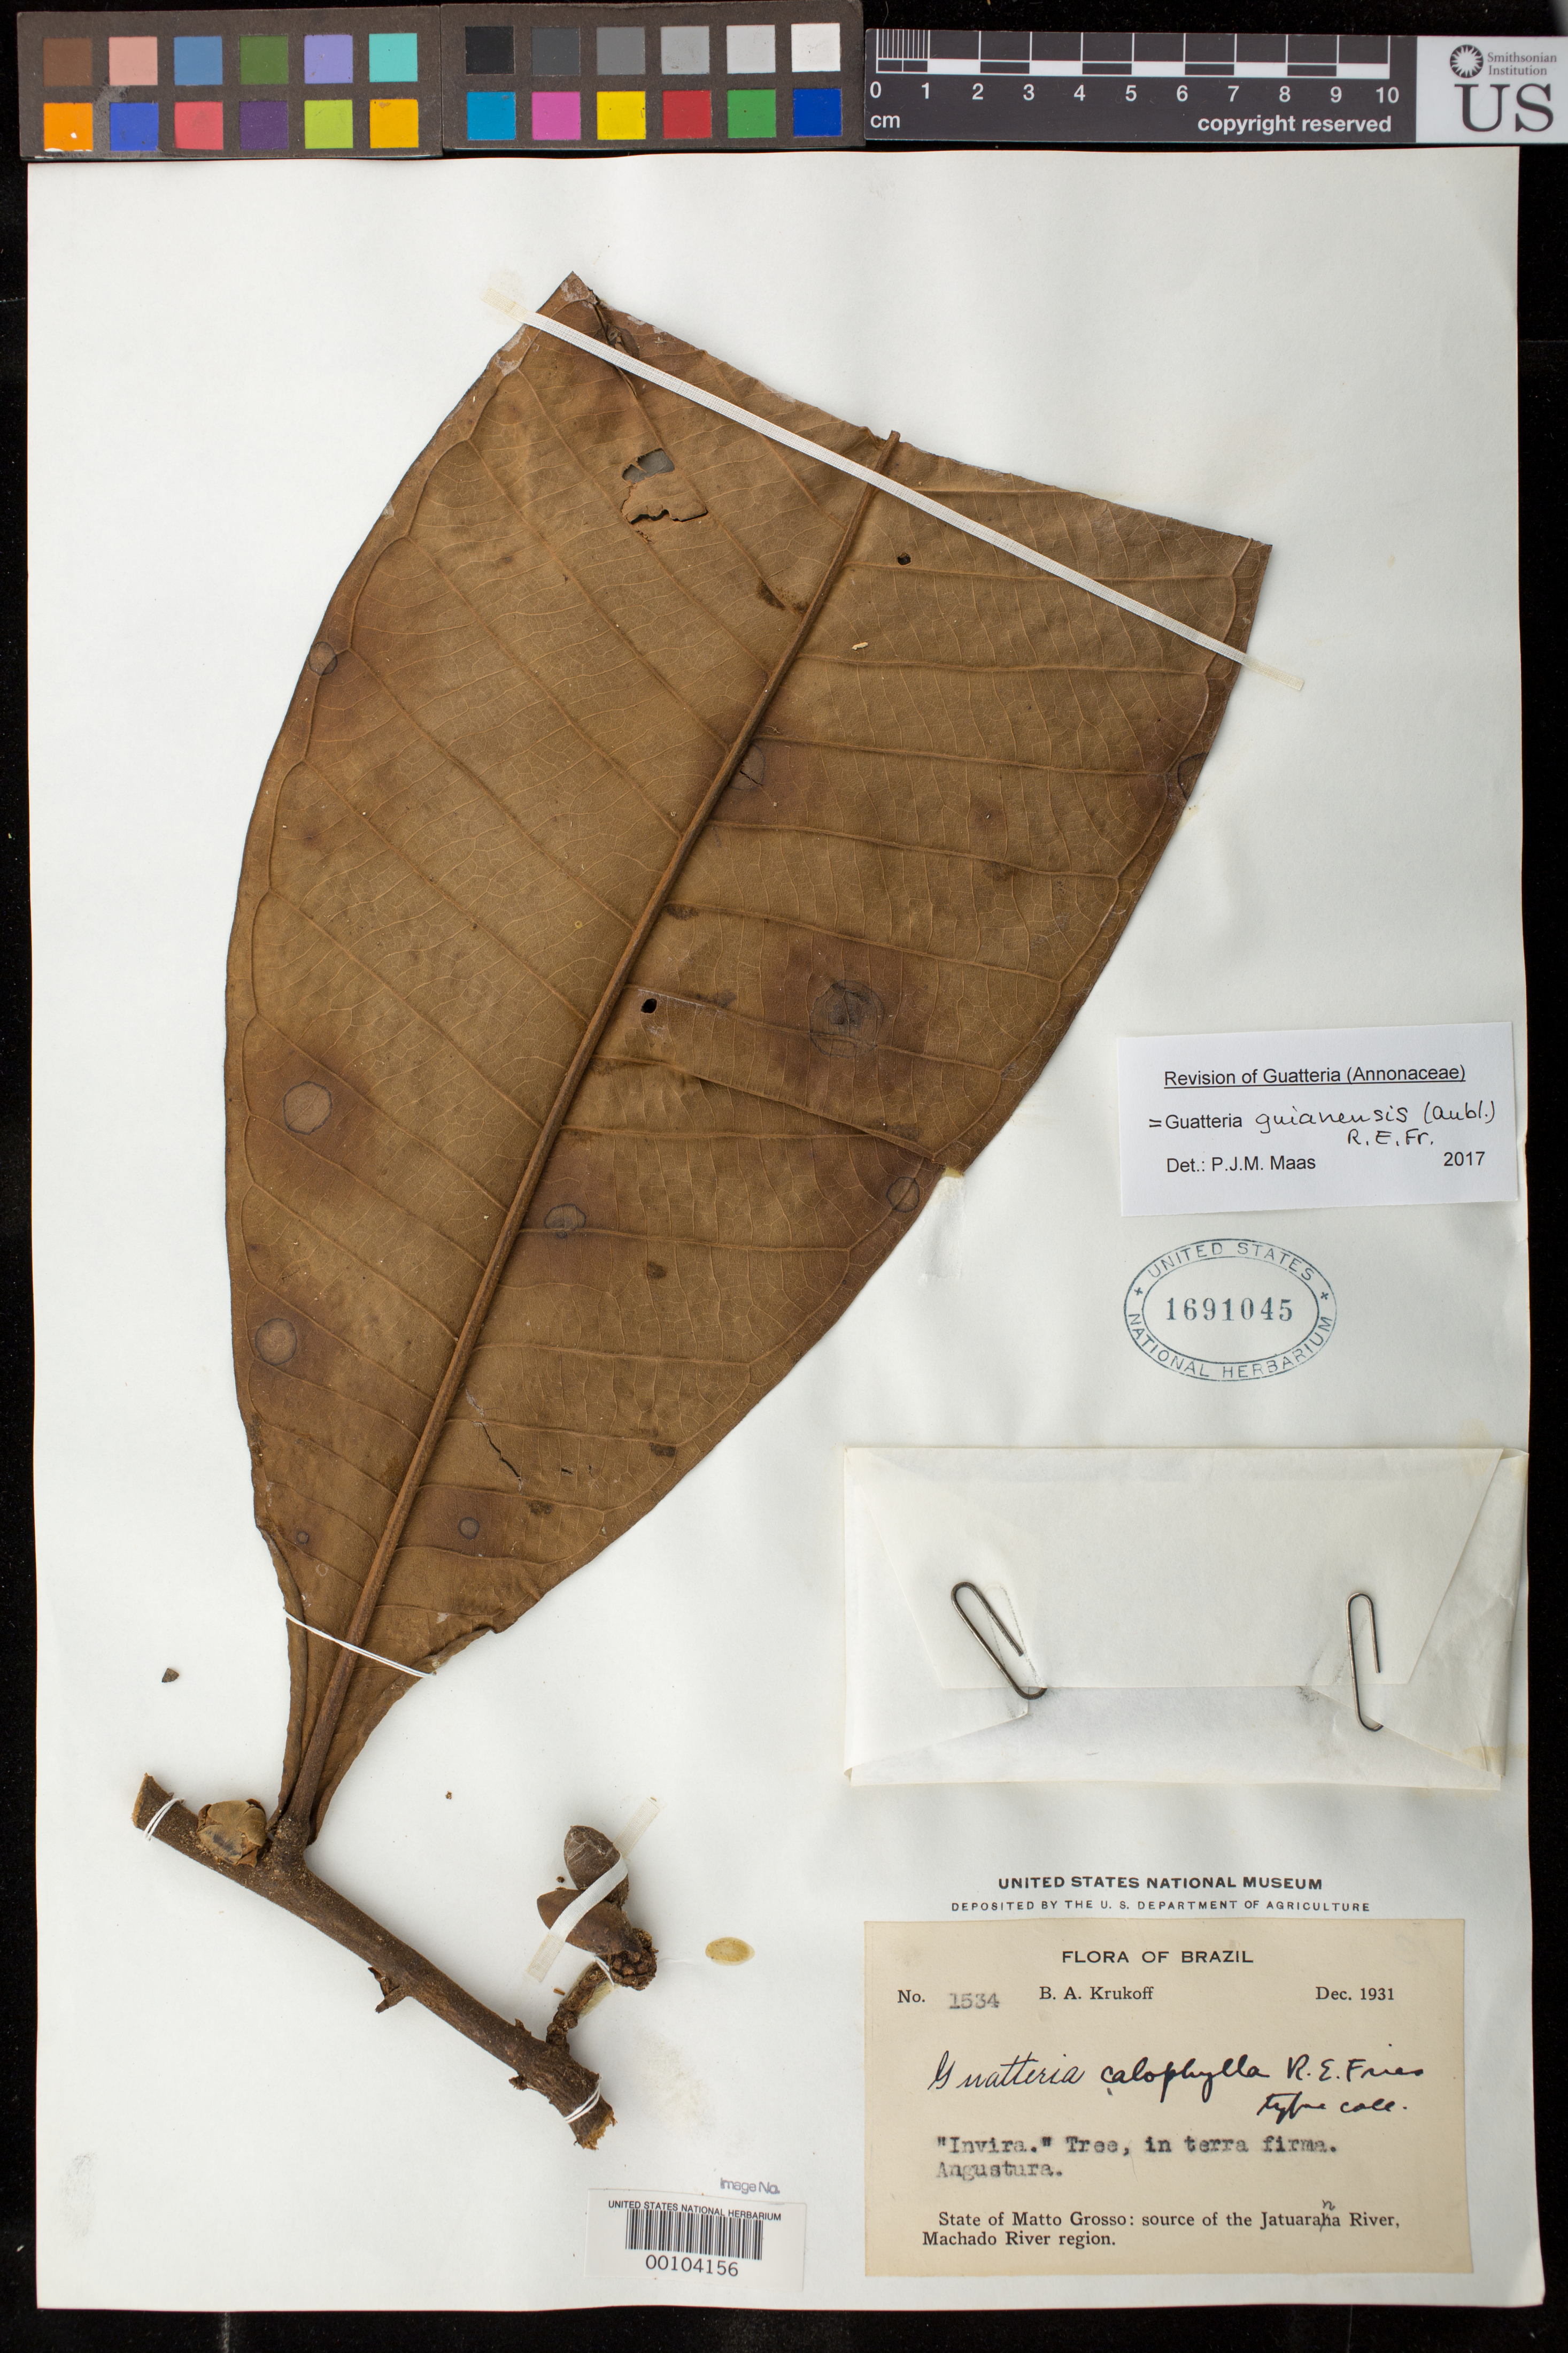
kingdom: Plantae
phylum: Tracheophyta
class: Magnoliopsida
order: Magnoliales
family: Annonaceae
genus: Guatteria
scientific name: Guatteria calophylla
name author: R.E. Fr.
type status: Isotype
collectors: B. A. Krukoff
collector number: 1534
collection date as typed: Dec 1931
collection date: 1931-12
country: Brazil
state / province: Mato Grosso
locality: Angustura, source of Jatuarana River, Machado River Region.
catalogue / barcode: US 1691045